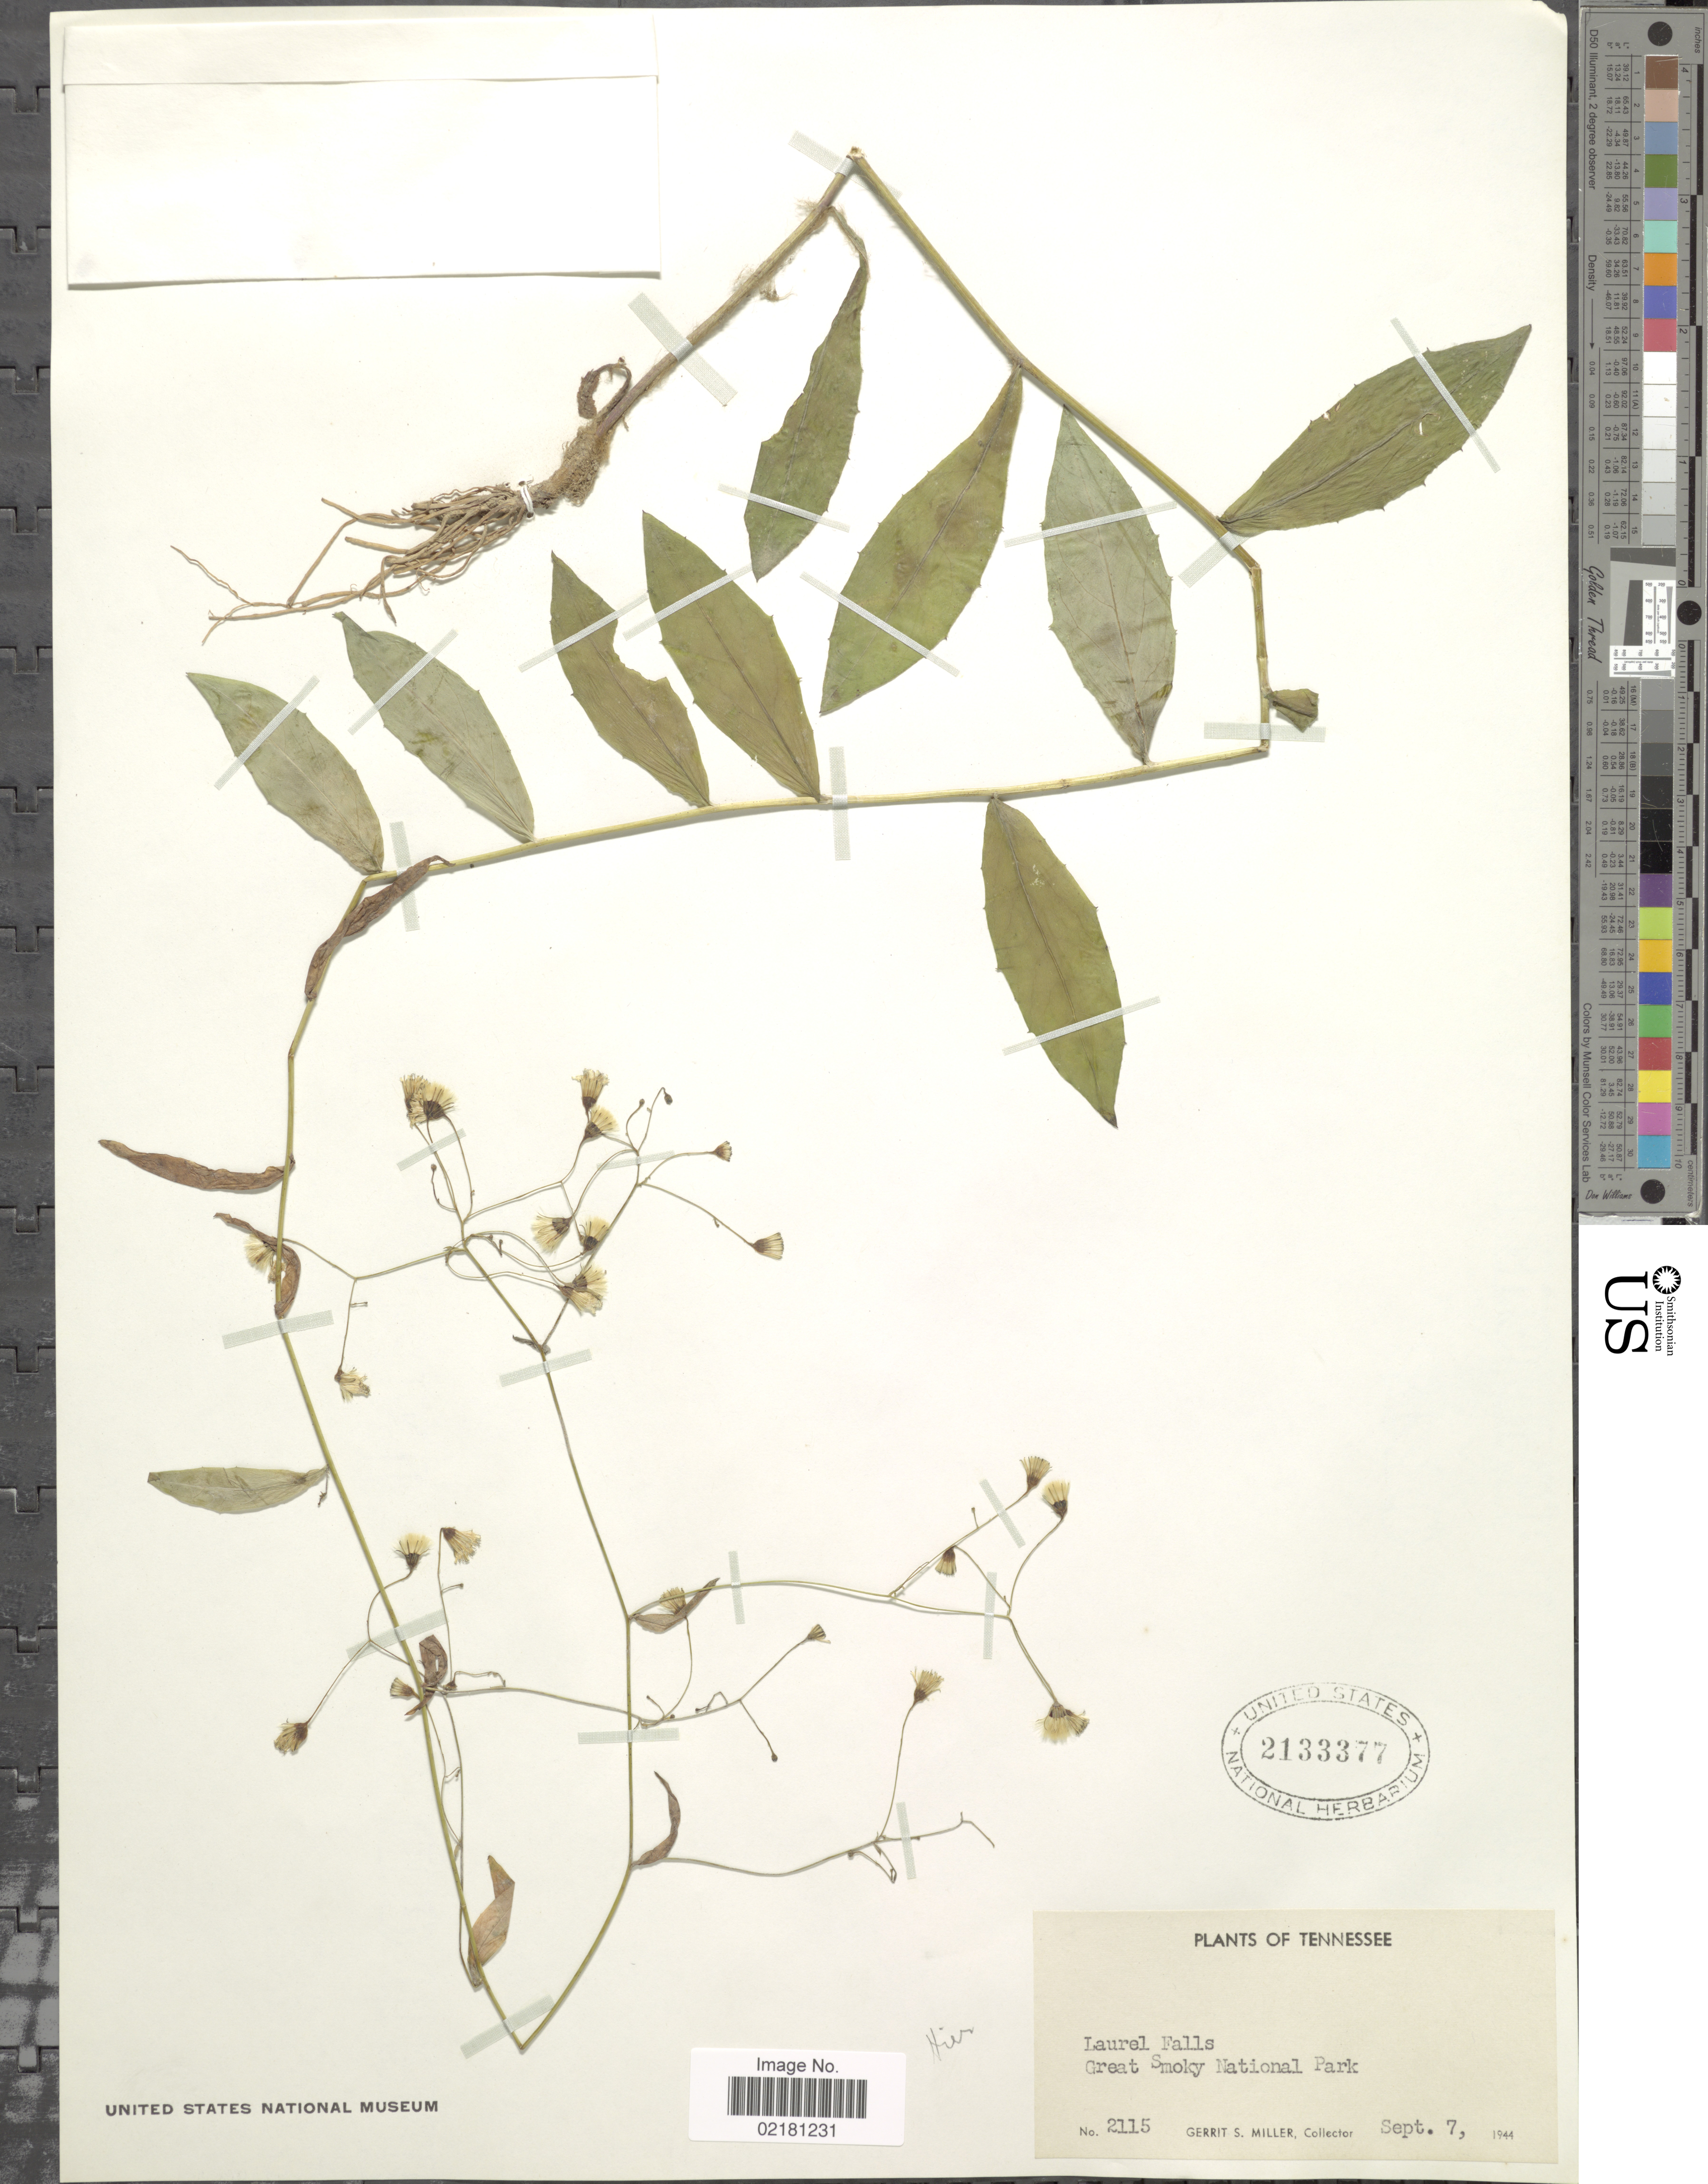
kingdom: Plantae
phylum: Tracheophyta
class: Magnoliopsida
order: Asterales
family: Asteraceae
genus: Hieracium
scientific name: Hieracium repandulare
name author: Druce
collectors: G. S. Miller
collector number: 2115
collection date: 1944-09-07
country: United States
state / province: Tennessee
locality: Laurel Falls, Great Smoky Nat. Park.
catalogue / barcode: US 2133377